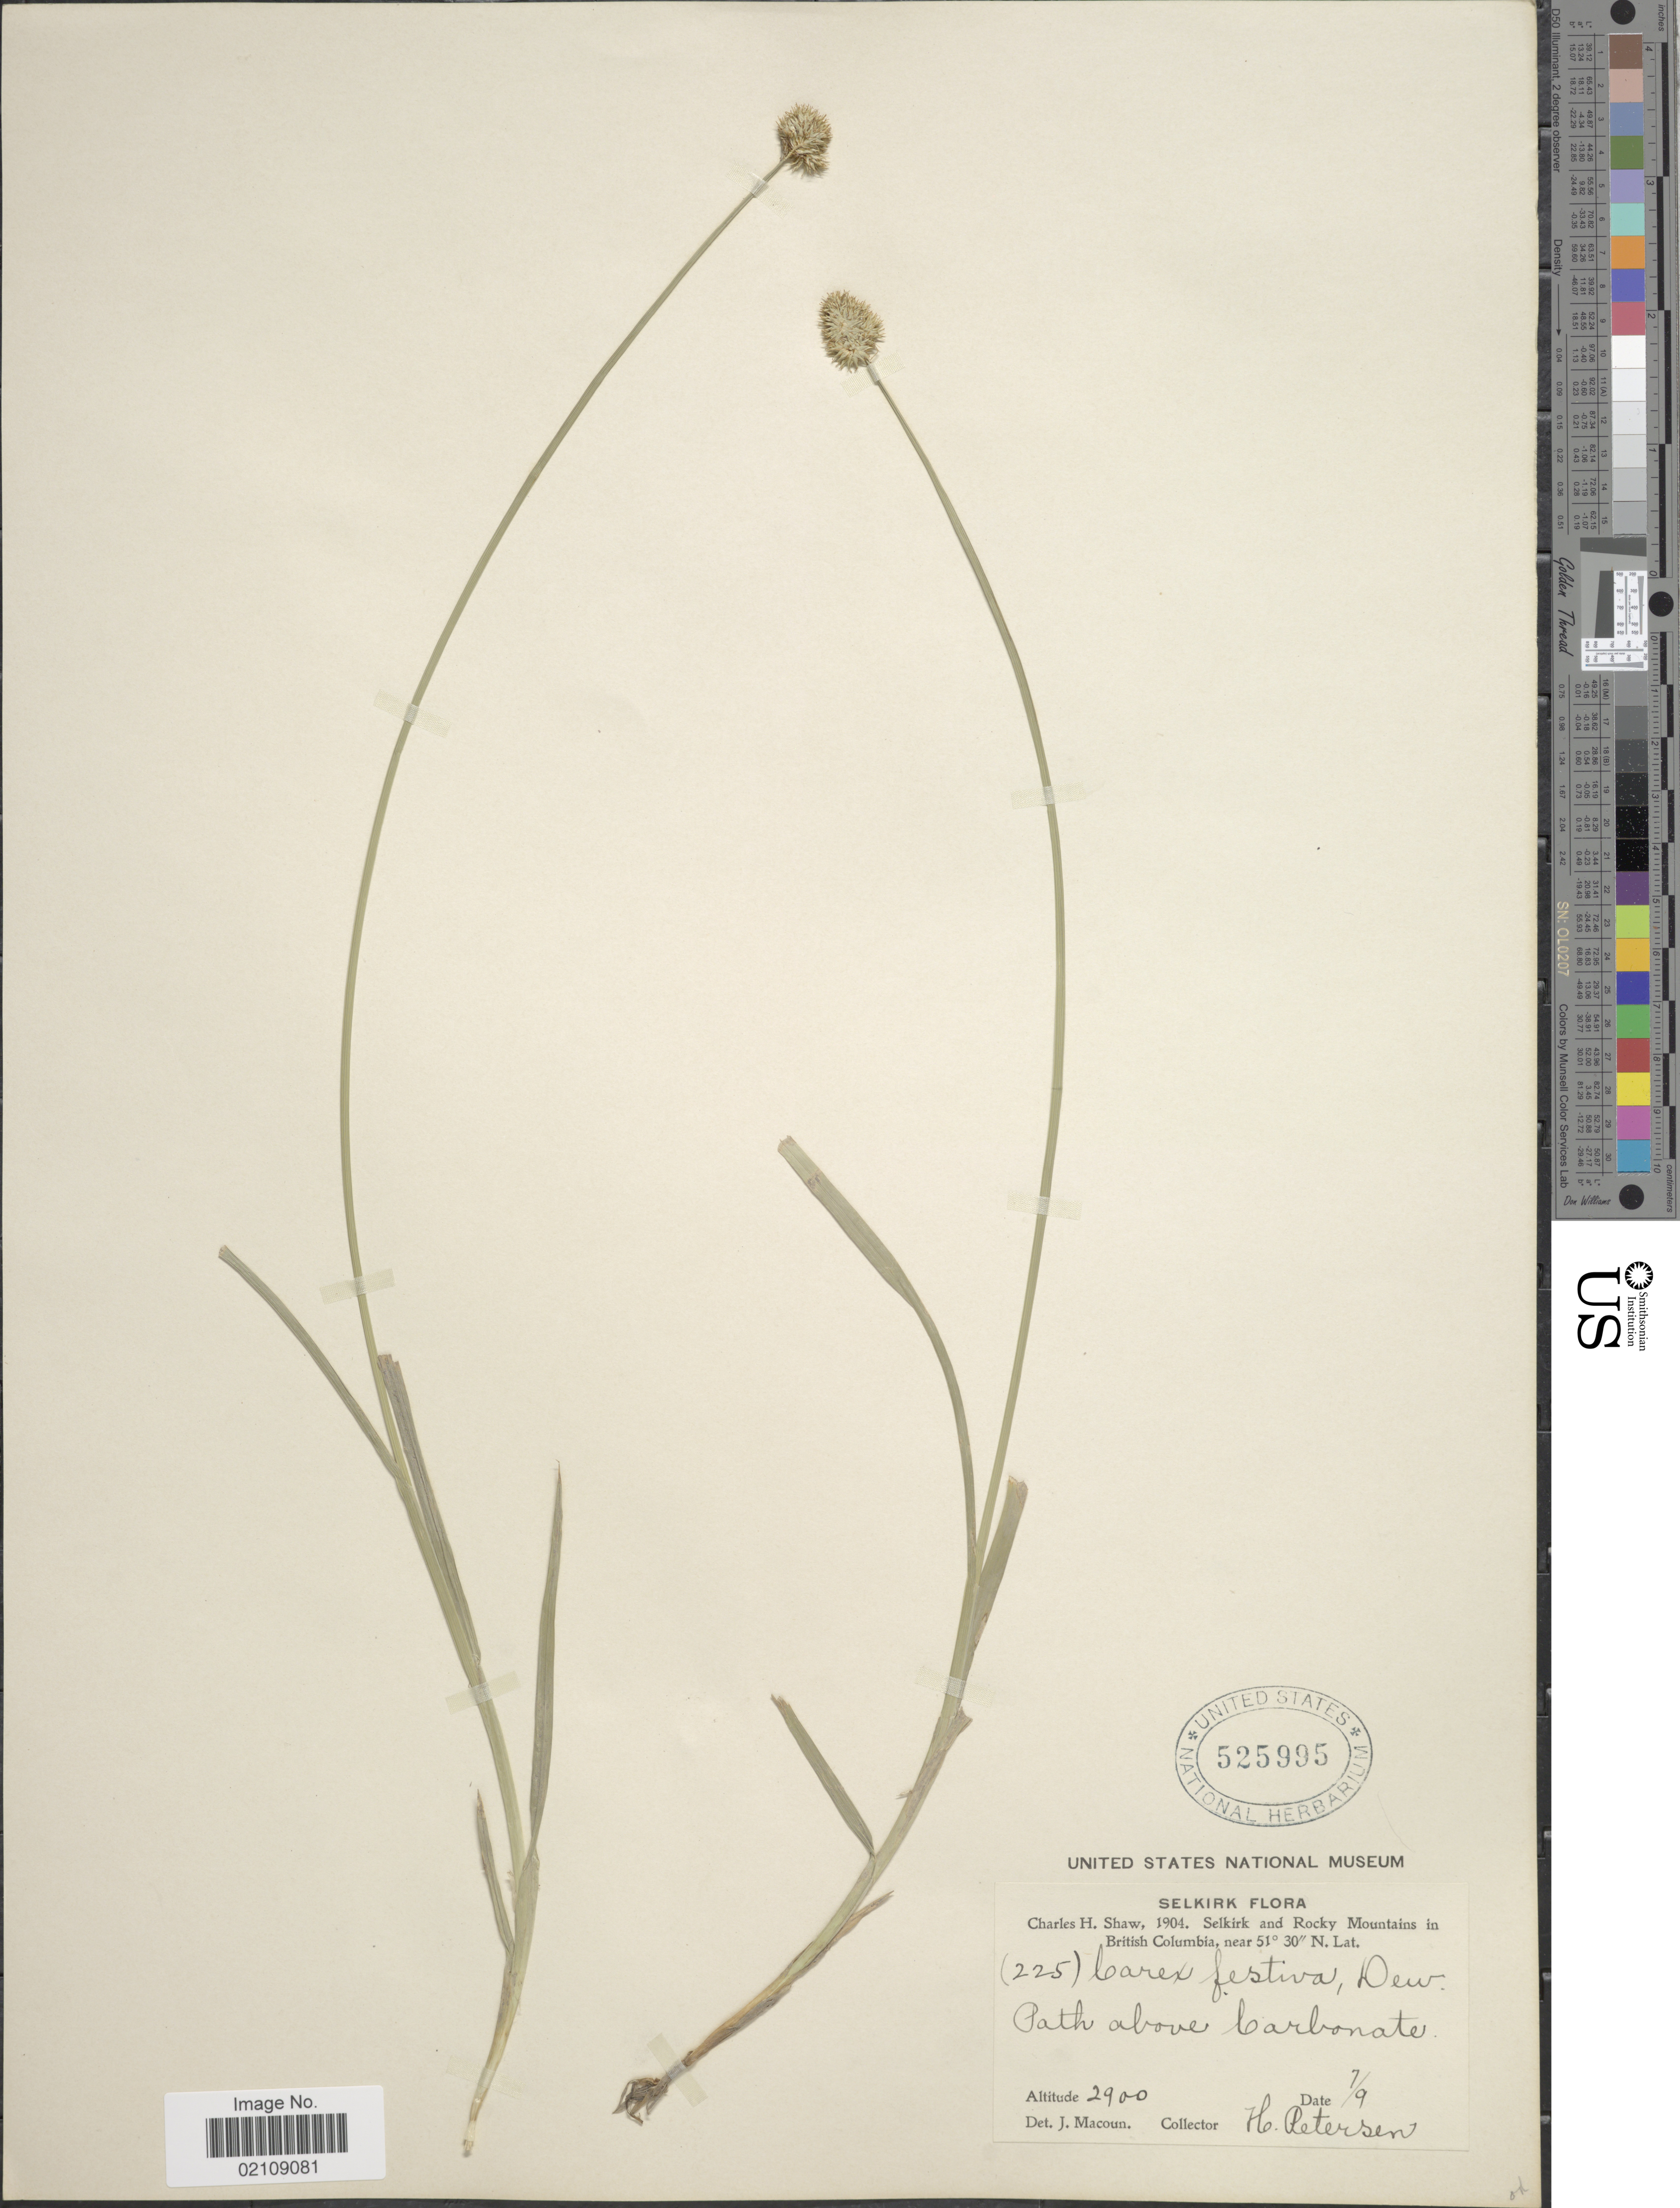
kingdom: Plantae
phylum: Tracheophyta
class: Liliopsida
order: Poales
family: Cyperaceae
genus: Carex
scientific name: Carex microptera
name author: Mack.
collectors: H. Petersen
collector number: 225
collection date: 1904-09-07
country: Canada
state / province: British Columbia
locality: Selkirk and Rocky Mountains in British Columbia. Path above Carbonate.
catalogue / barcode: US 525995